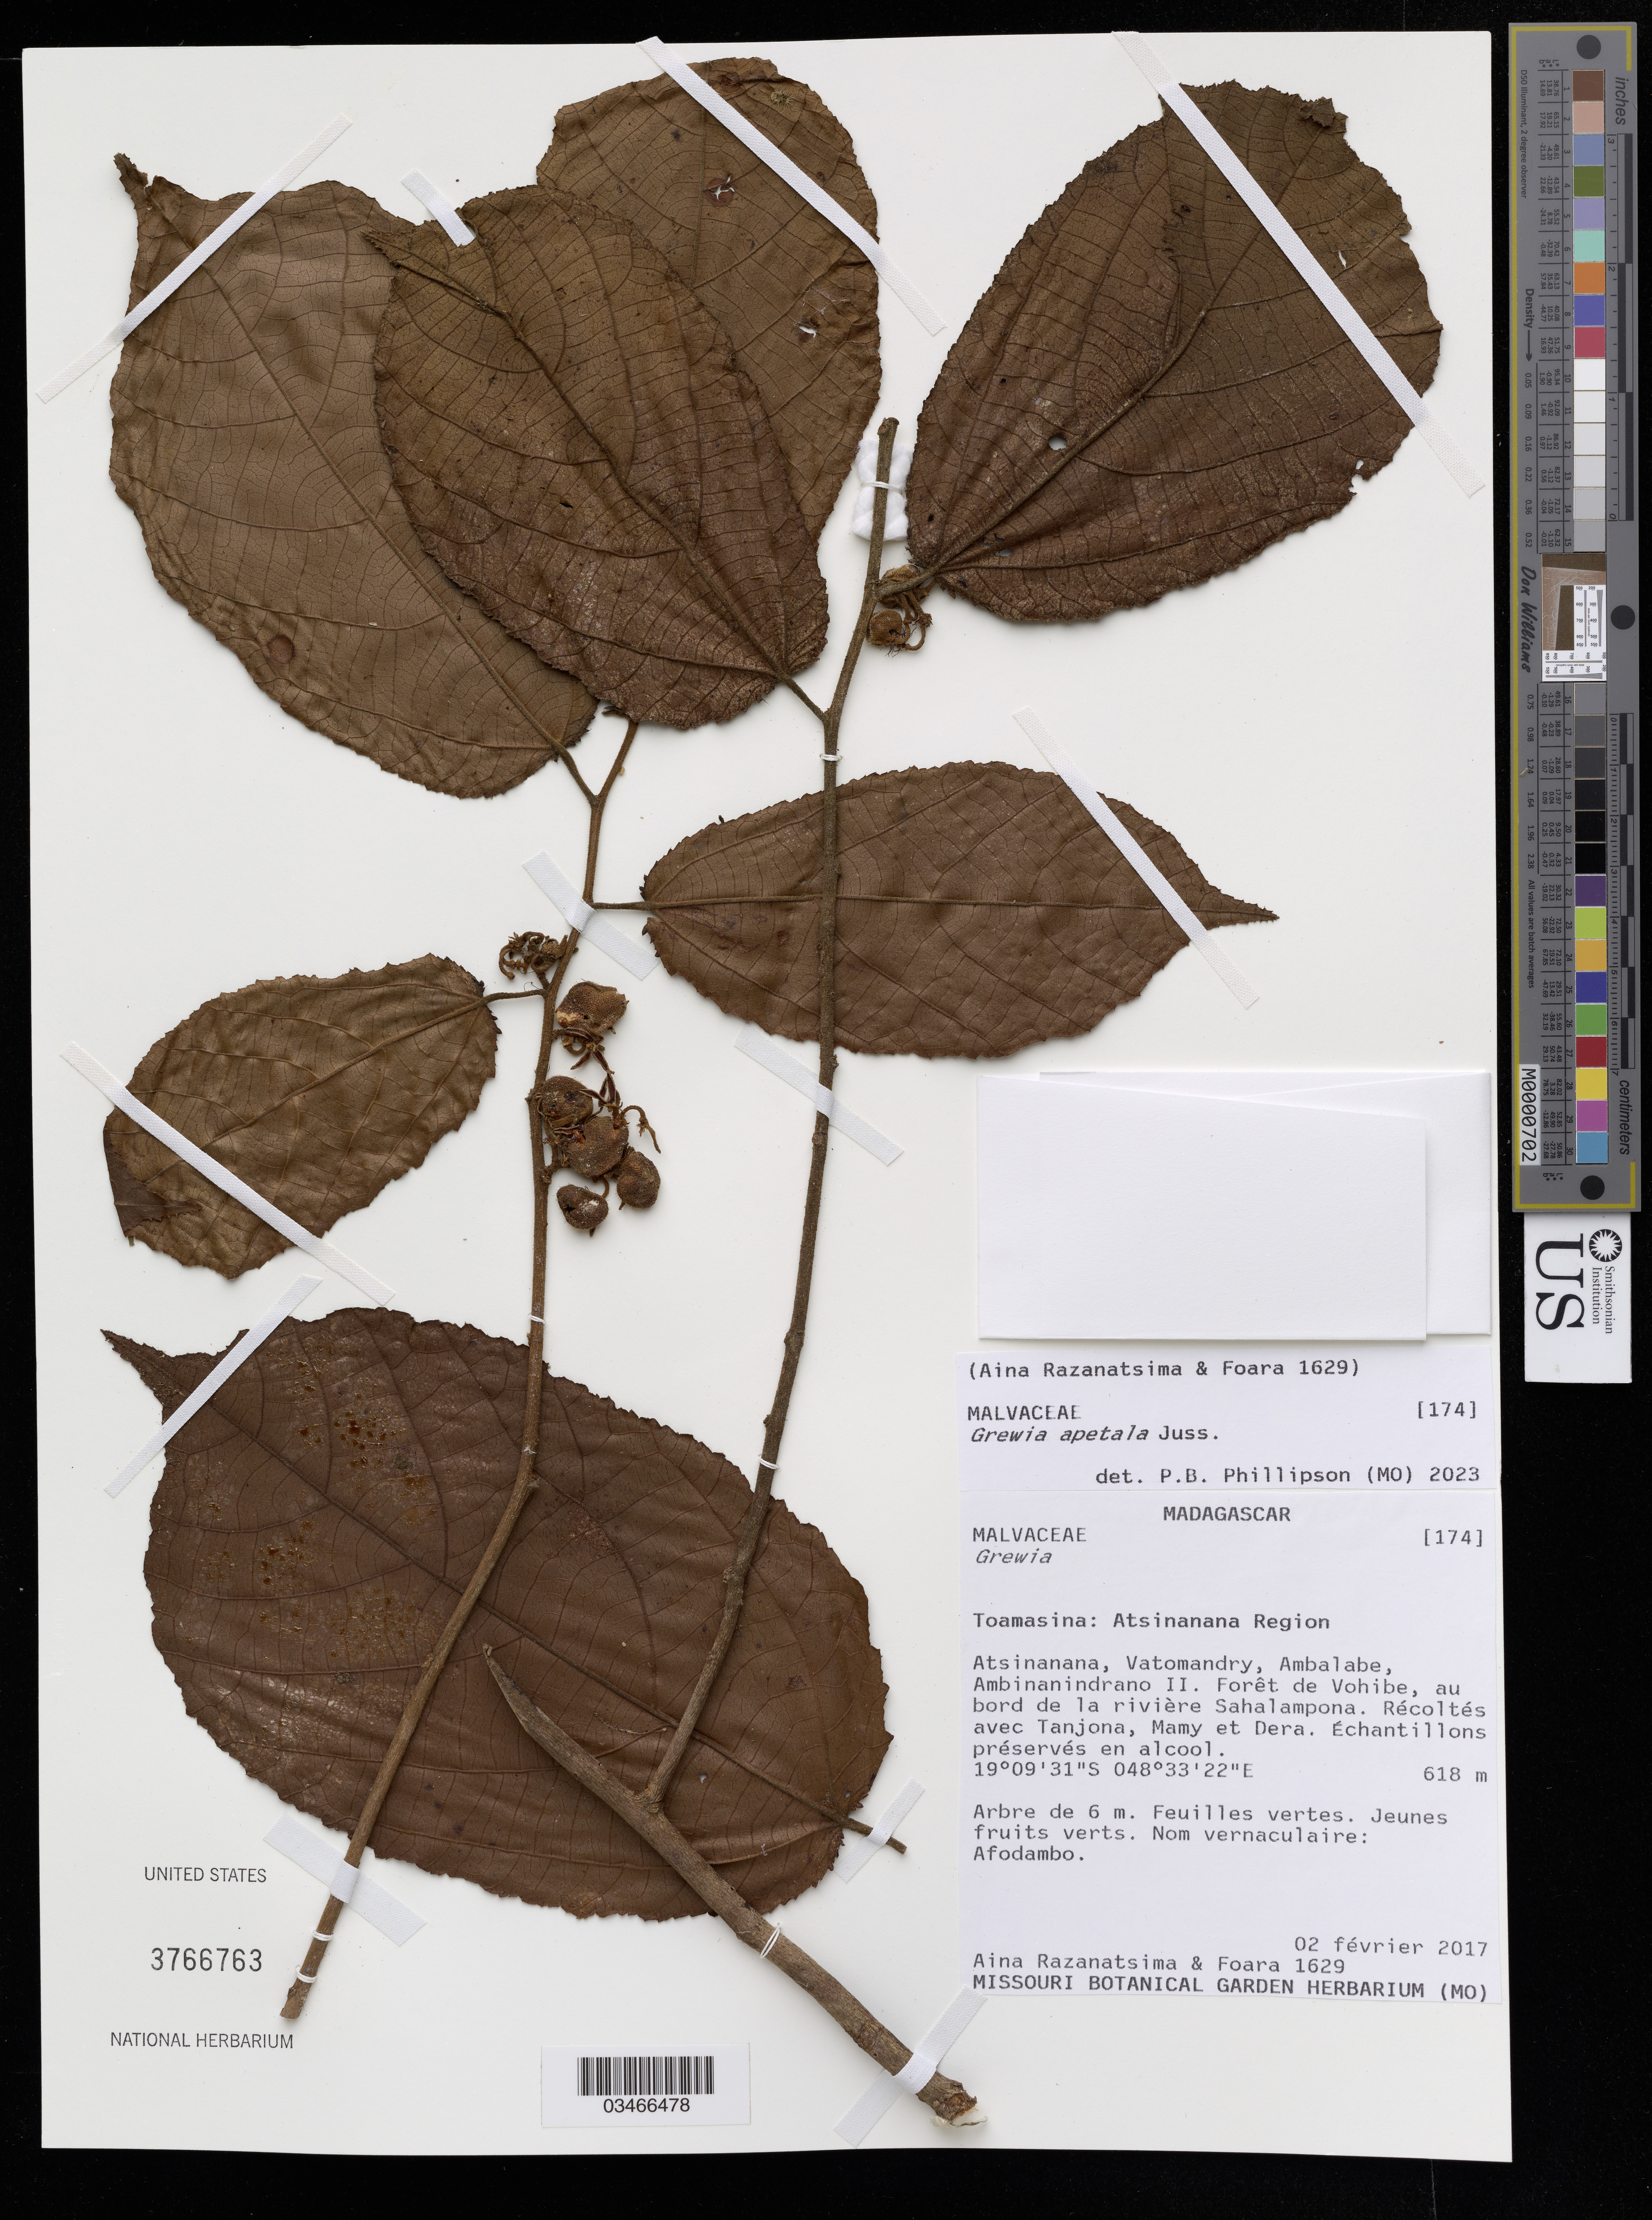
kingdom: Plantae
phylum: Tracheophyta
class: Magnoliopsida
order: Malvales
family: Malvaceae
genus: Grewia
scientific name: Grewia apetala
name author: Juss.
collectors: A. Razanatsima & -. Foara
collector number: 1629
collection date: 2017-02-02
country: Madagascar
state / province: Atsimo-Atsinanana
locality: Madagascar. Atsinanana, Vatomandry, Ambalabe, Abinanindrano II.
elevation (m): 618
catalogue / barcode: US 3766763